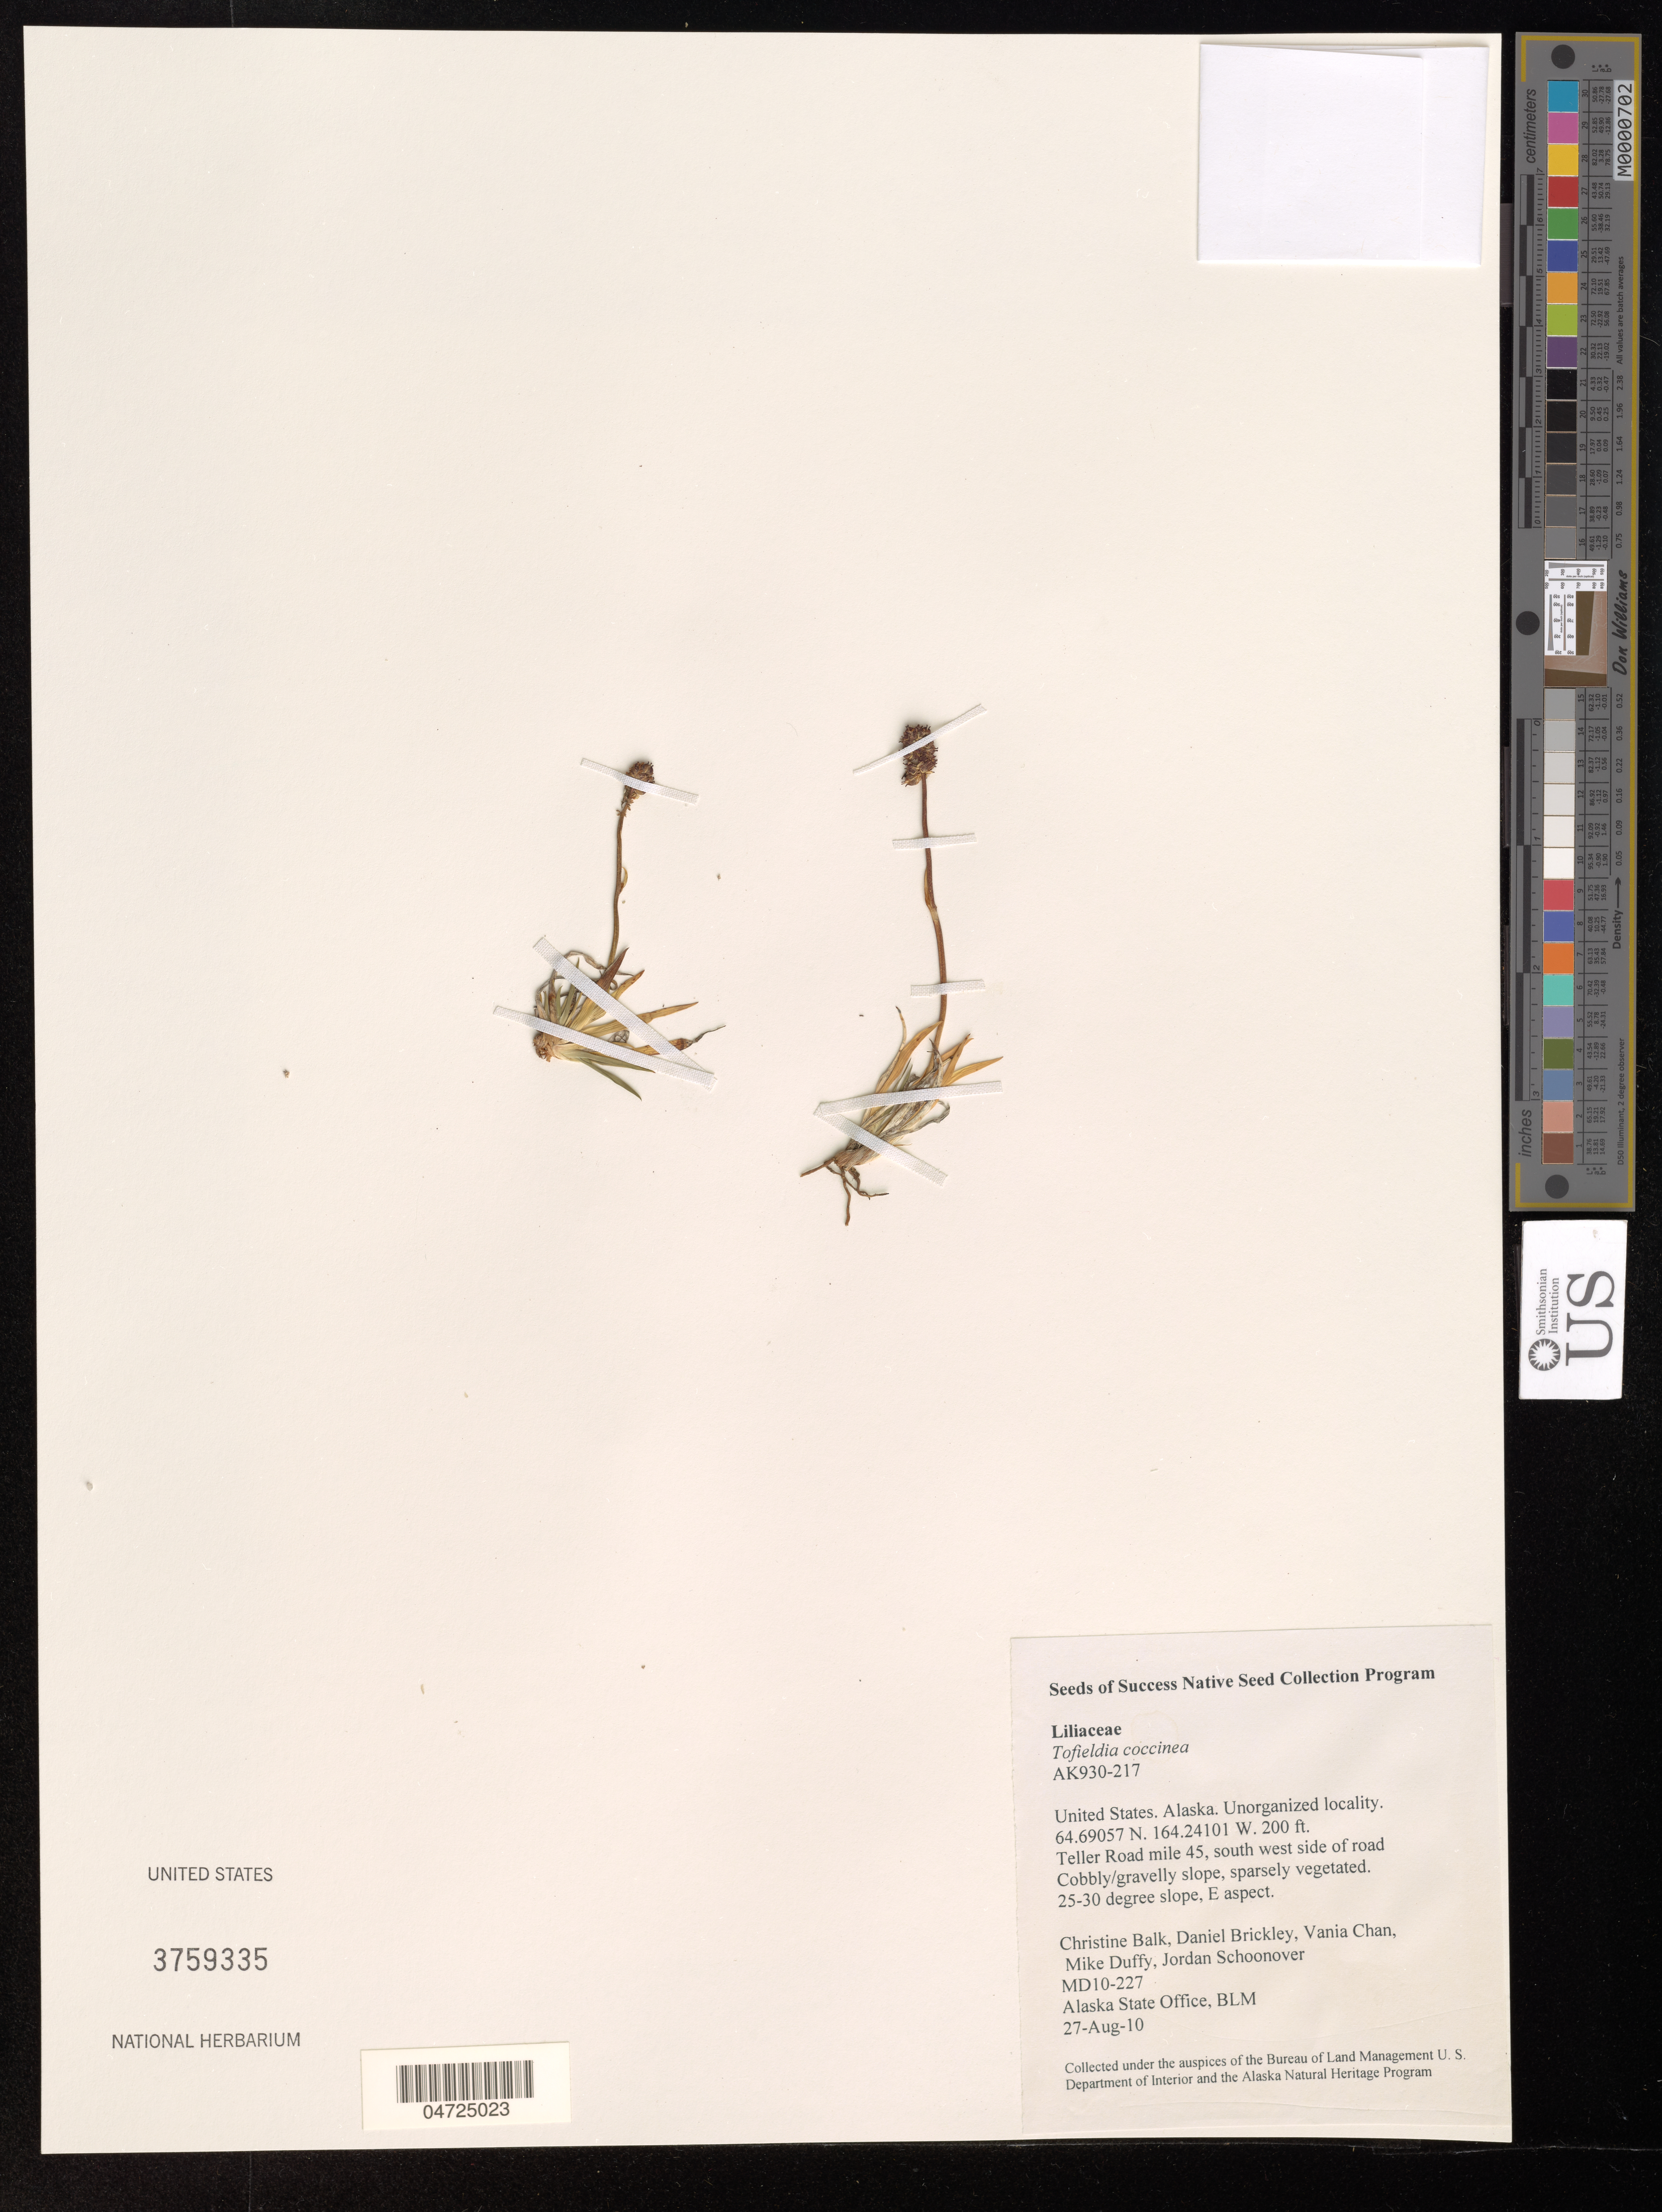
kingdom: Plantae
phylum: Tracheophyta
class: Liliopsida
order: Alismatales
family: Tofieldiaceae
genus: Tofieldia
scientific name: Tofieldia coccinea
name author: Richardson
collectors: C. Balk, D. Brickley, V. Chan & M. Duffy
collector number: AK930-217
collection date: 2010-08-27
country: United States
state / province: Alaska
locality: Teller Road mile 45, south west side of road Cobbly/gravelly slope.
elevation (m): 61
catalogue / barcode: US 3759335